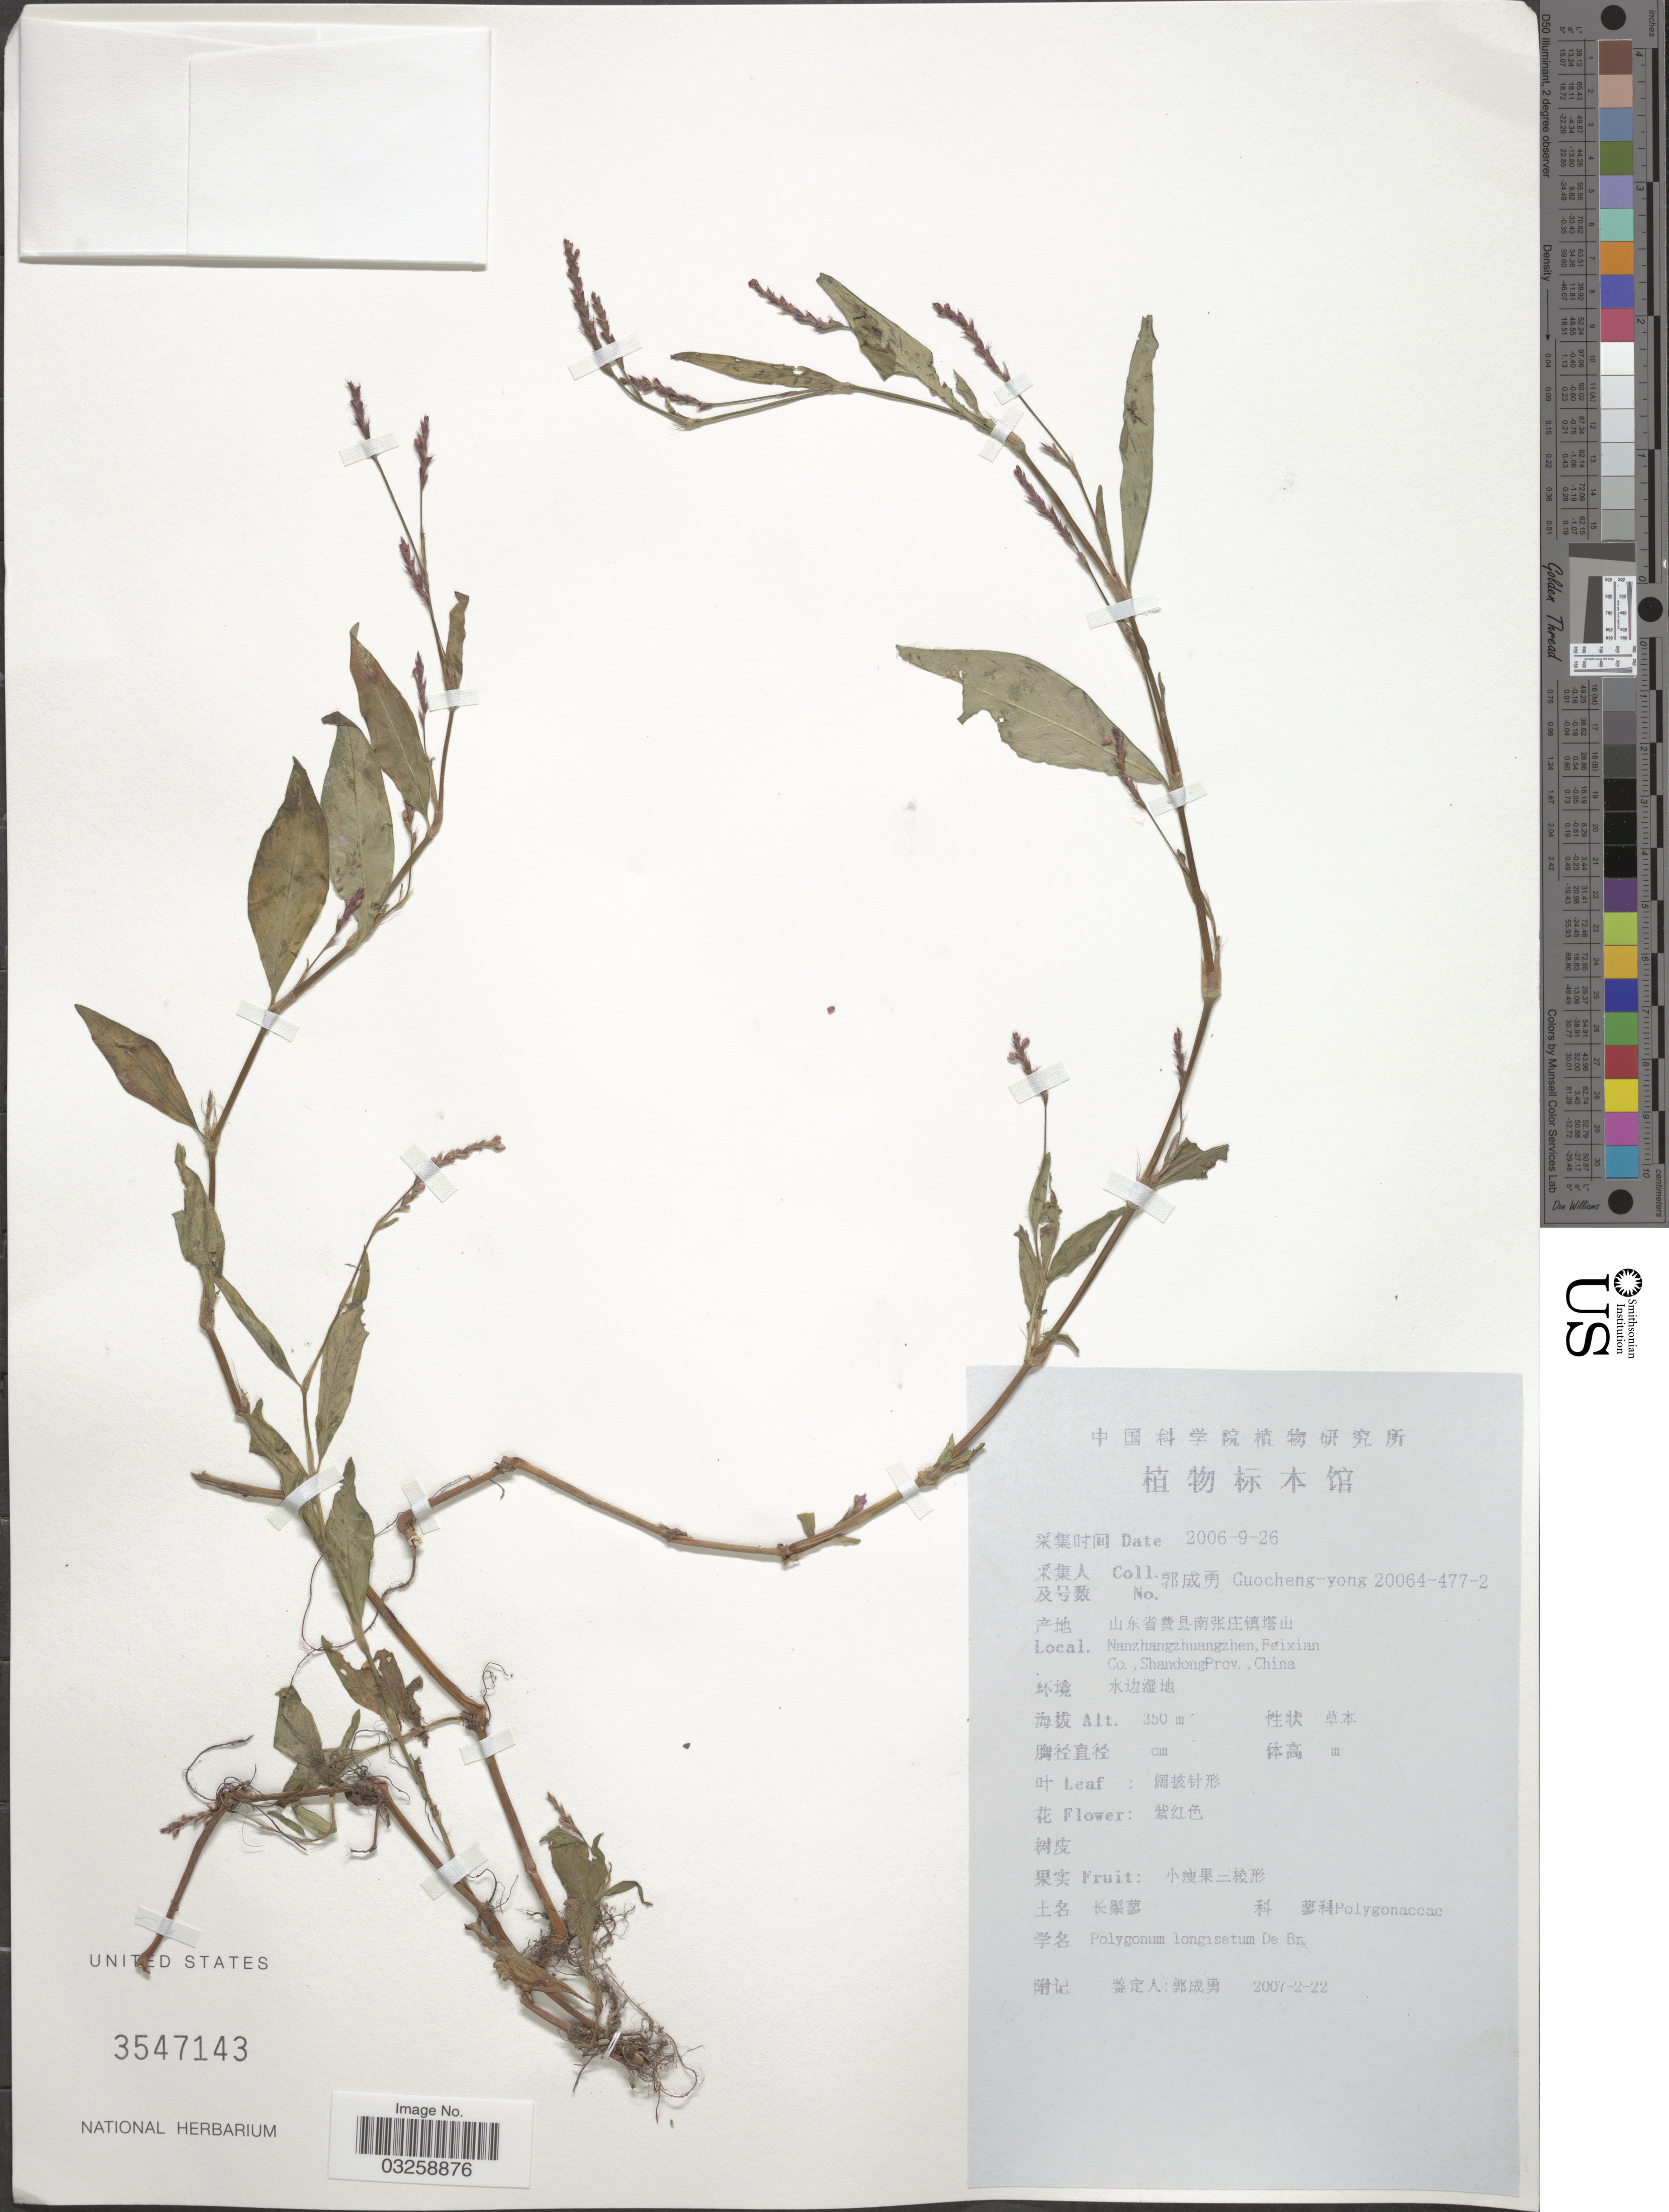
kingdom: Plantae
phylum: Tracheophyta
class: Magnoliopsida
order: Caryophyllales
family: Polygonaceae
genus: Polygonum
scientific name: Polygonum longisetum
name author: Bruijn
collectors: Guo cheng-yong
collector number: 20064-477-2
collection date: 2006-09-26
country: China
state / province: Shandong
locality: Nanzhangzhuangzhen, Feixian Co., Shandong Prov.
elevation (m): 350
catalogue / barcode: US 3547143